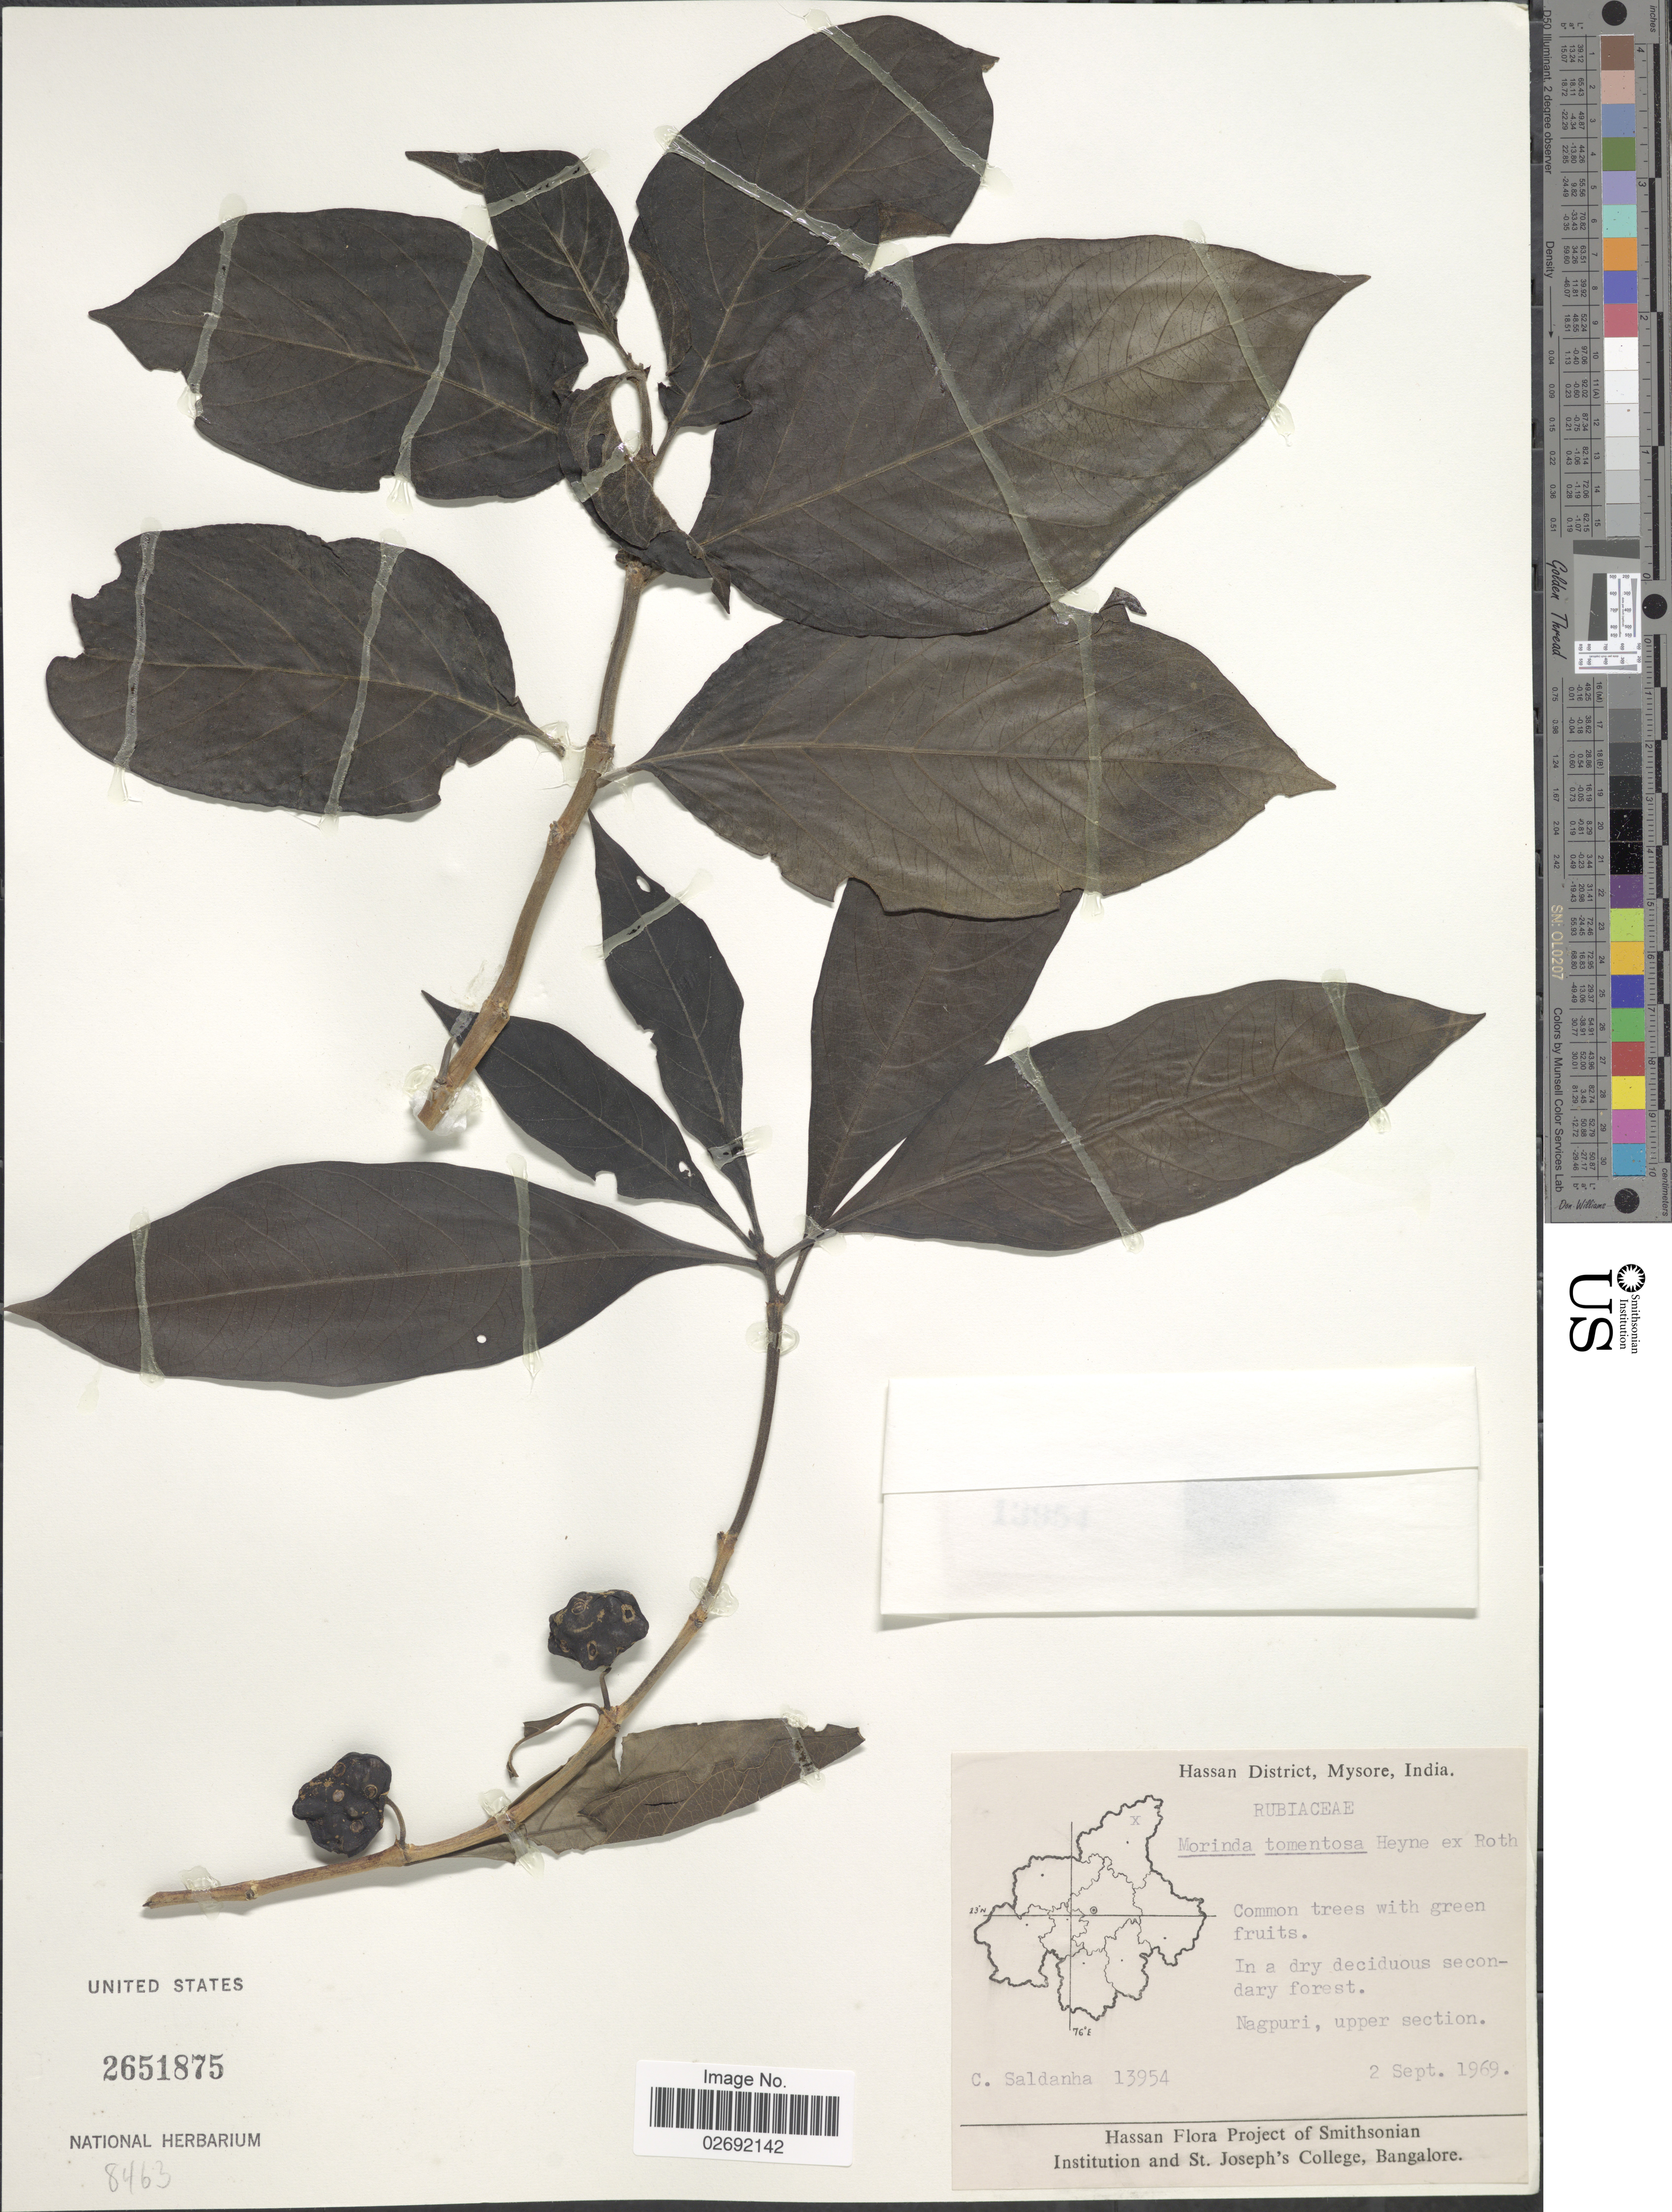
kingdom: Plantae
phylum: Tracheophyta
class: Magnoliopsida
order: Gentianales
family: Rubiaceae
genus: Morinda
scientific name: Morinda tomentosa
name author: B. Heyne ex Roth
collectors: C. Saldanha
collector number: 13954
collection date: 1969-09-02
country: India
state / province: Karnataka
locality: Hassan District, Mysore, In a dry deciduous secondary forest, Nagpuri, upper section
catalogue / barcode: US 2651875